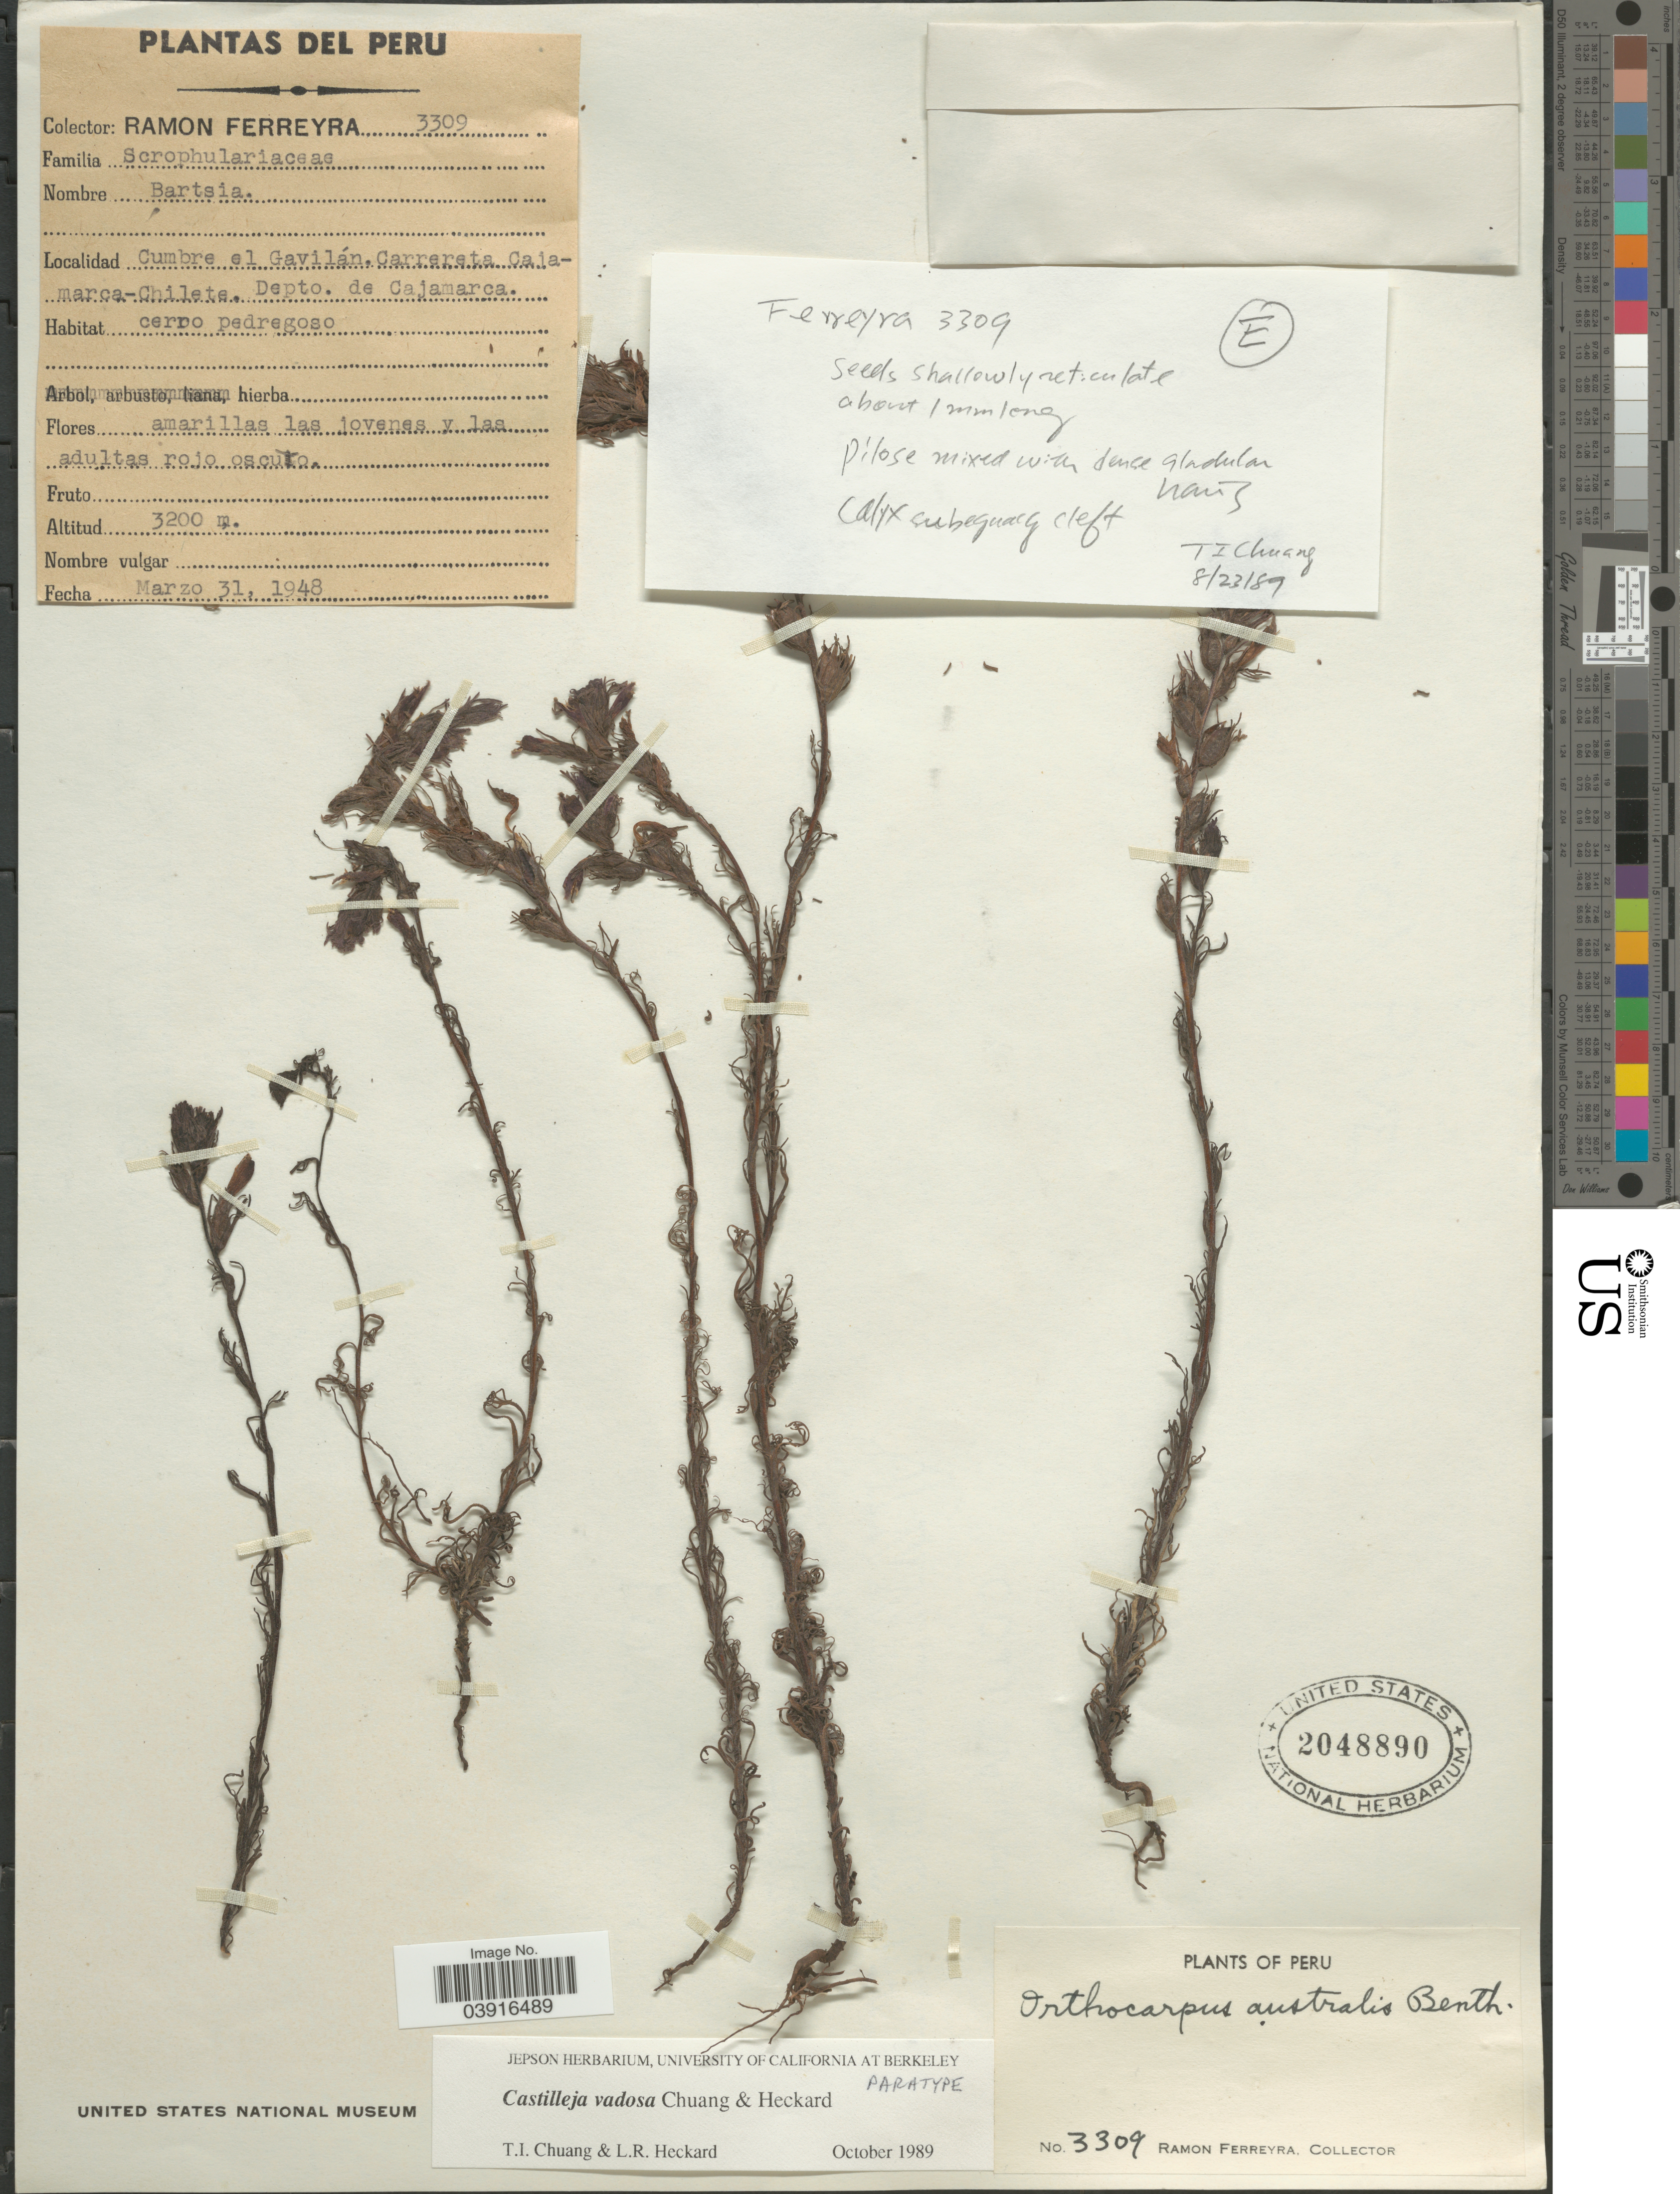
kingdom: Plantae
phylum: Tracheophyta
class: Magnoliopsida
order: Lamiales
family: Orobanchaceae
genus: Castilleja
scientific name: Castilleja vadosa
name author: T.I. Chuang & Heckard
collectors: R. A. Ferreyra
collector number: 3309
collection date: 1948-03-31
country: Peru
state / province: Cajamarca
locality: Cumbre el Gavilán. Carretera Cajamarca-Chilete, Depto. de Cajamarca.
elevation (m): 3200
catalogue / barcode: US 2048890